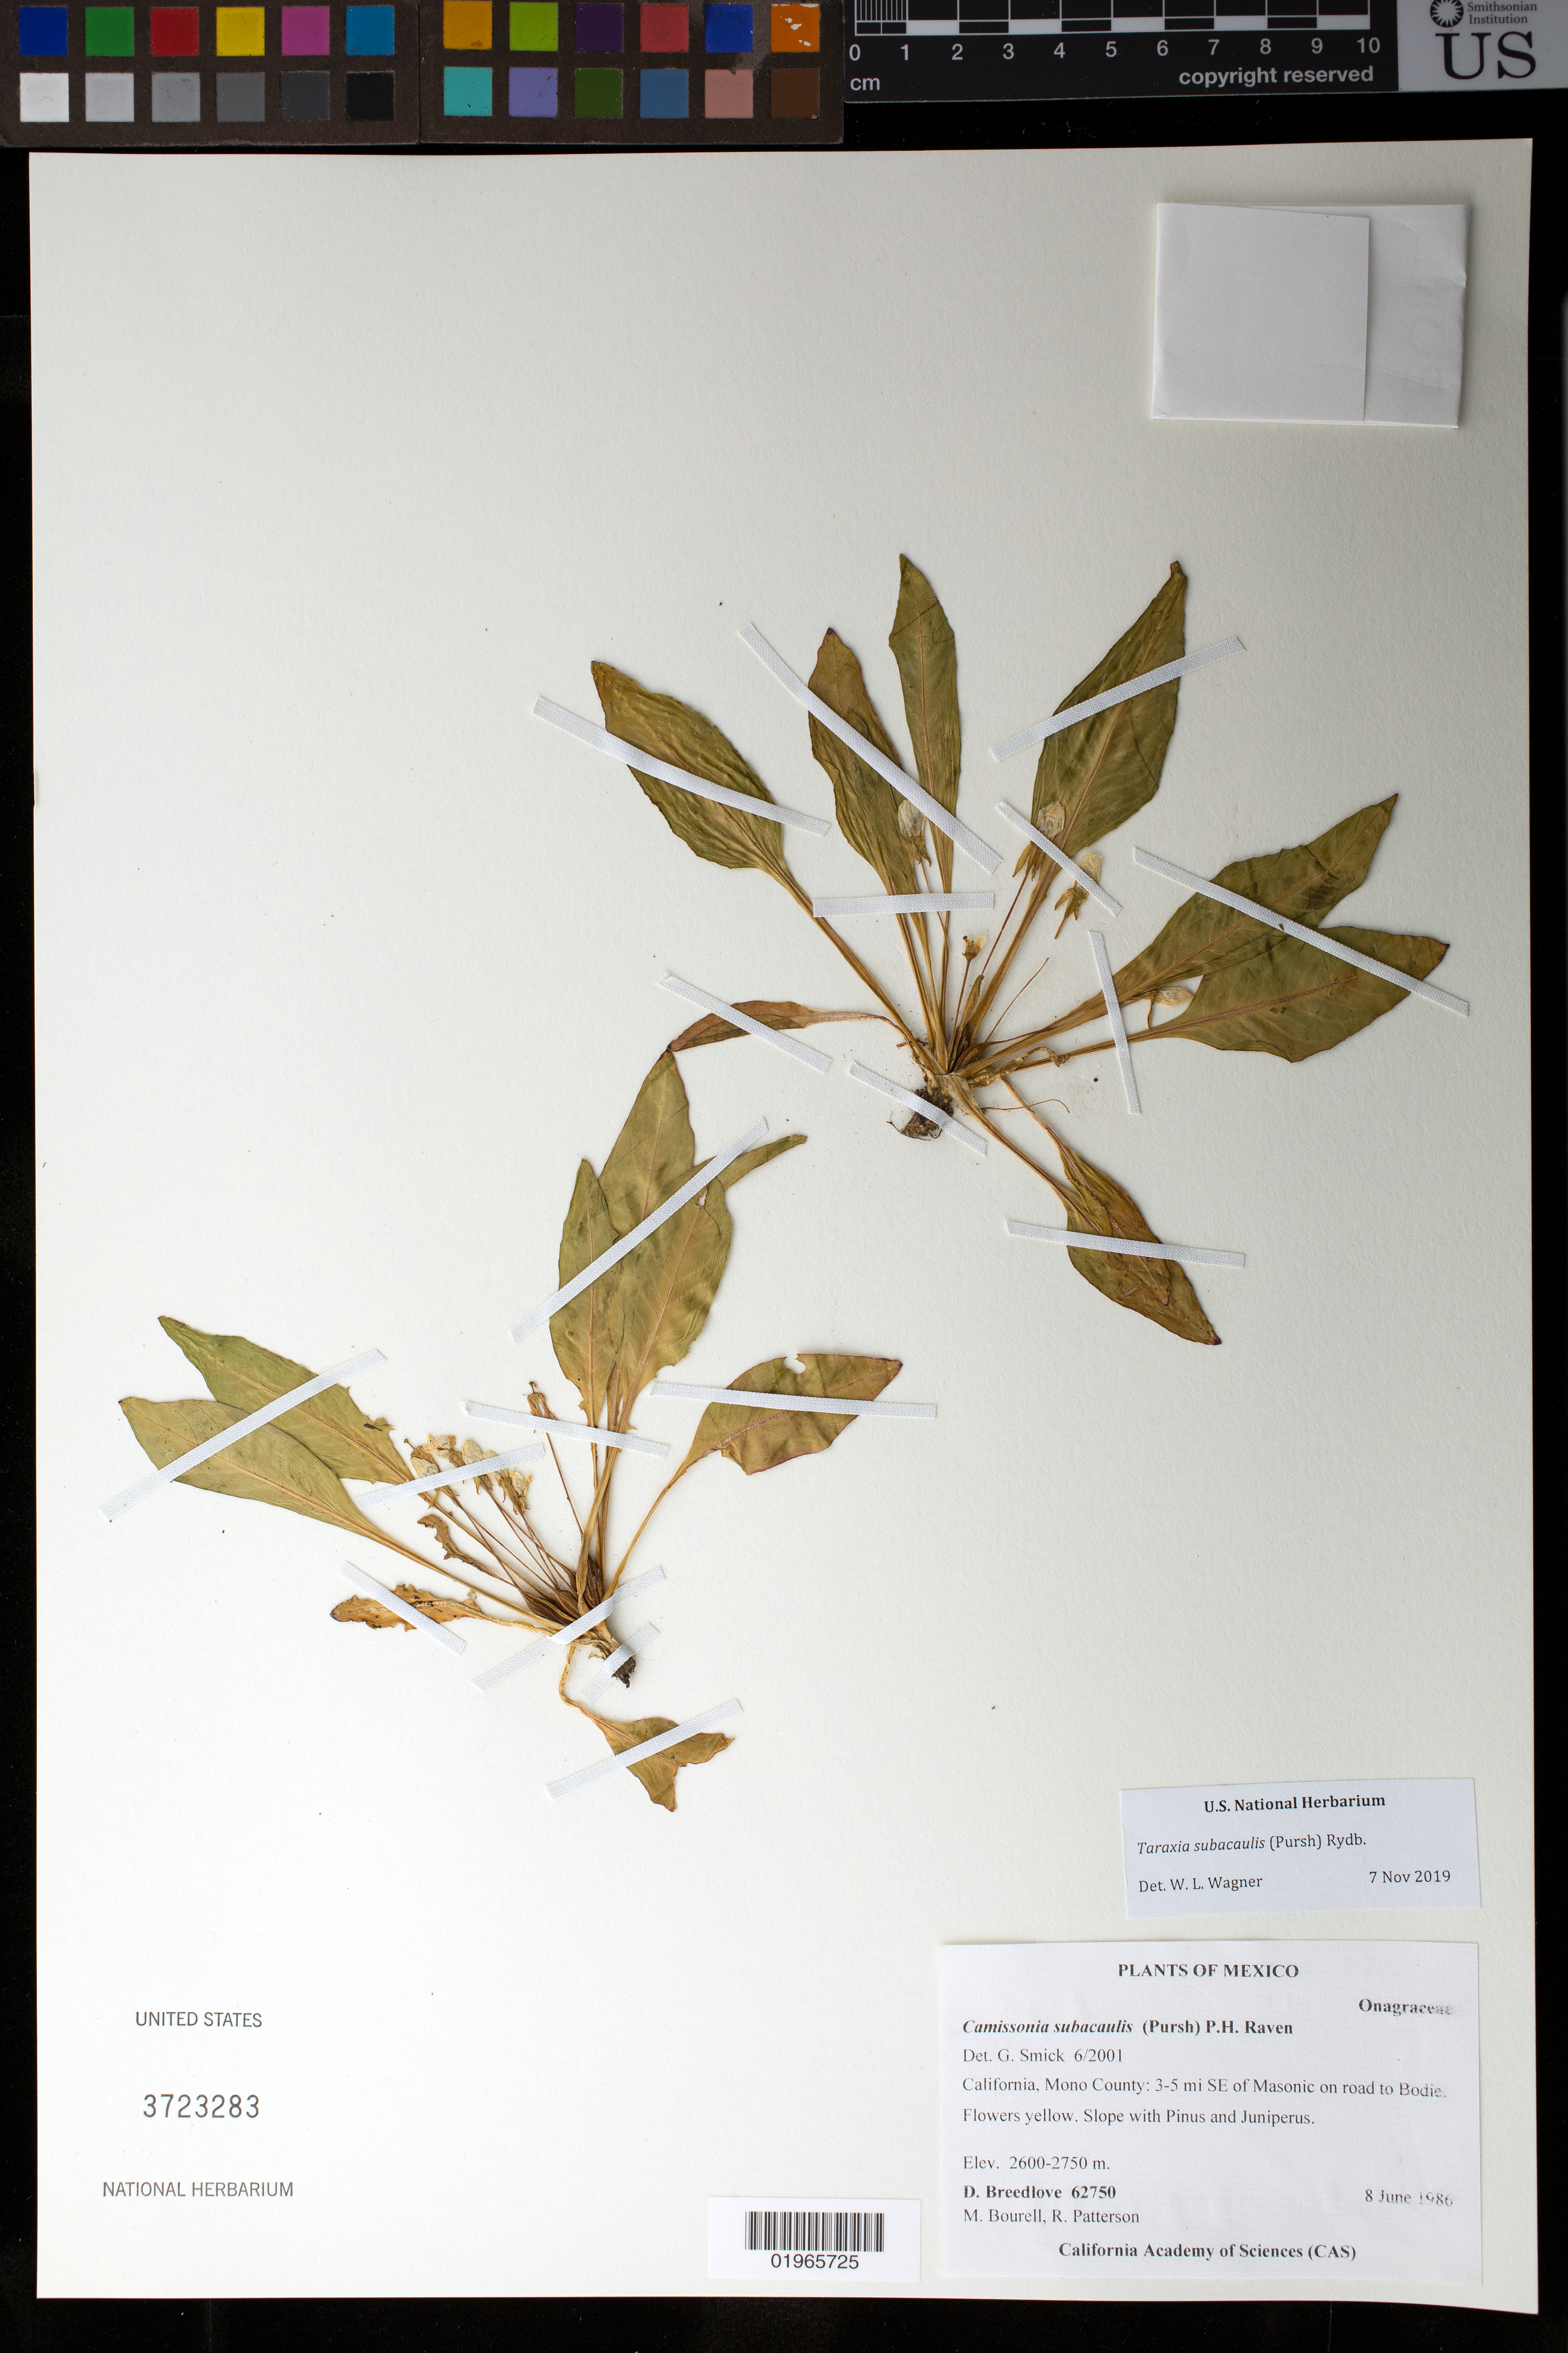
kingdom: Plantae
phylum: Tracheophyta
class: Magnoliopsida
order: Myrtales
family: Onagraceae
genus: Taraxia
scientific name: Taraxia subacaulis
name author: (Pursh) Rydb.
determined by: Wagner, W. L., (BOT), Smithsonian Institution - National Museum of Natural History (UNITED STATES)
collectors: D. E. Breedlove, M. Bourell & R. Patterson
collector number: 62750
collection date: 1986-06-08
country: United States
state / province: California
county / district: Mono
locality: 3-5 mi SE of Masonic on road to Bodie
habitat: Slope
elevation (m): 2600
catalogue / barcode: US 3723283